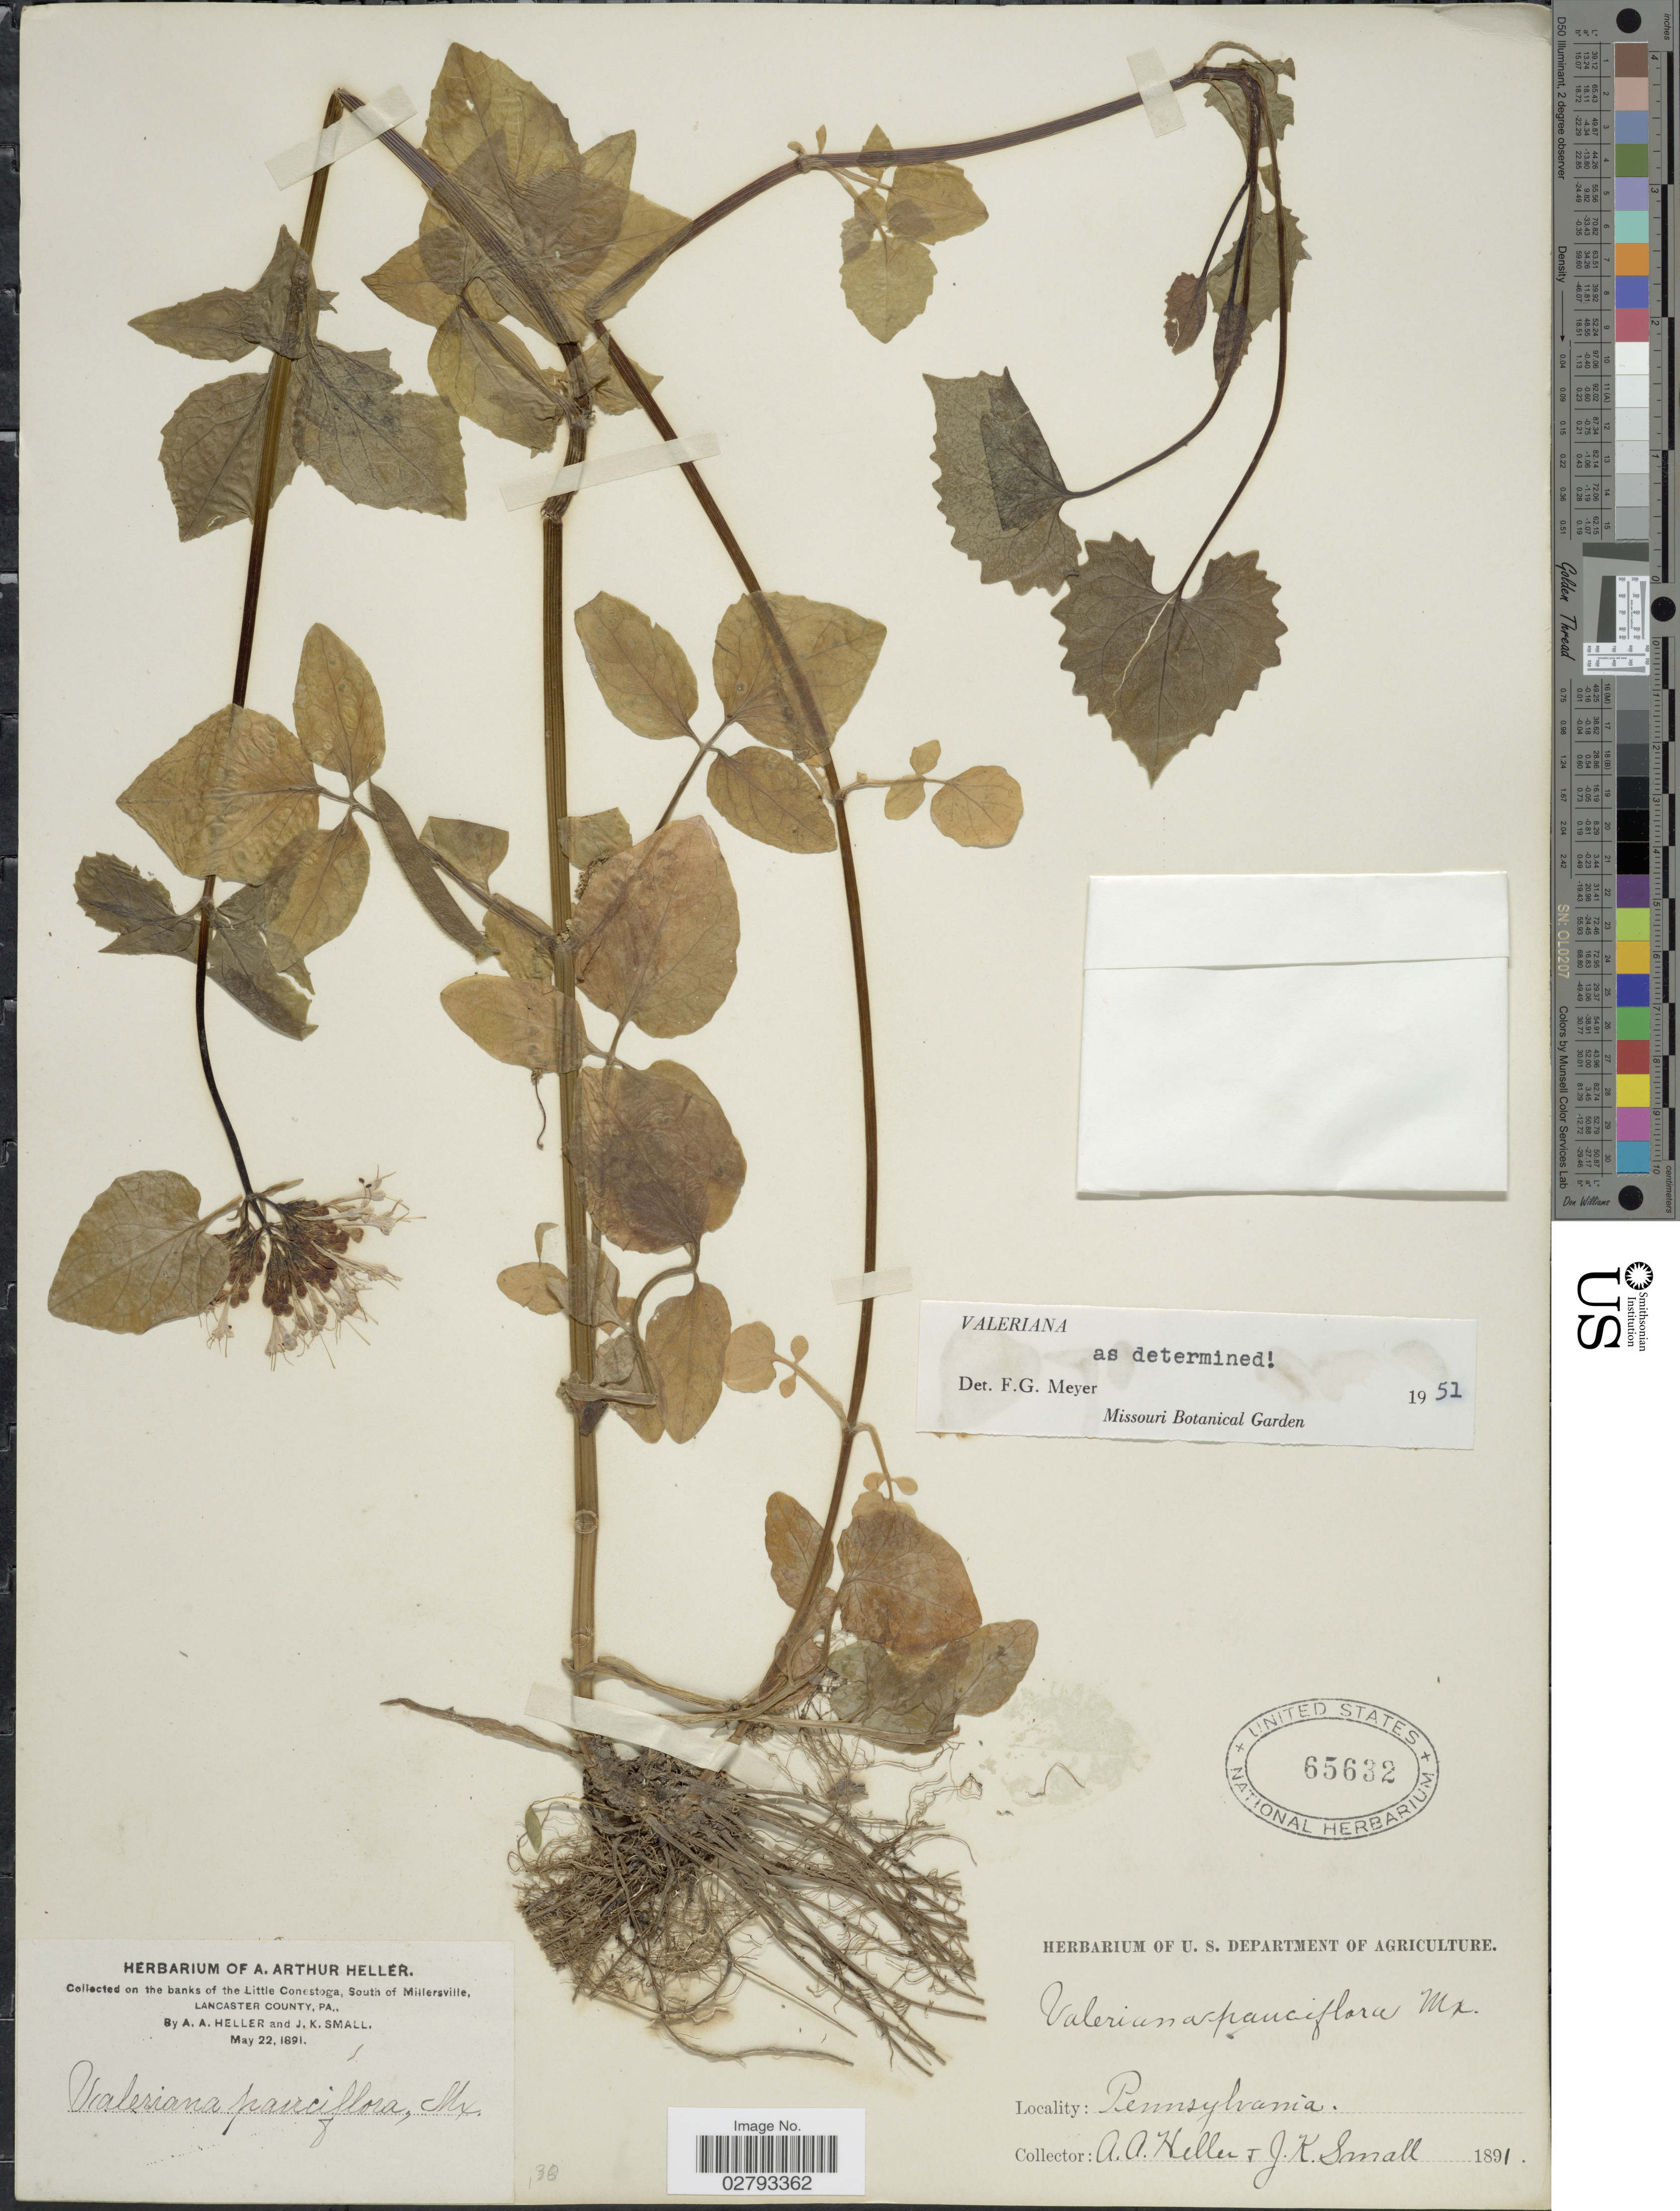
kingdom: Plantae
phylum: Tracheophyta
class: Magnoliopsida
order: Dipsacales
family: Caprifoliaceae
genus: Valeriana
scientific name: Valeriana pauciflora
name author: Michx.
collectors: A. A. Heller & J. K. Small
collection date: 1891-05-22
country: United States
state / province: Pennsylvania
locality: On the banks of Little Conestoga, South of Millersville, Lancaster County.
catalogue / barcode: US 65632